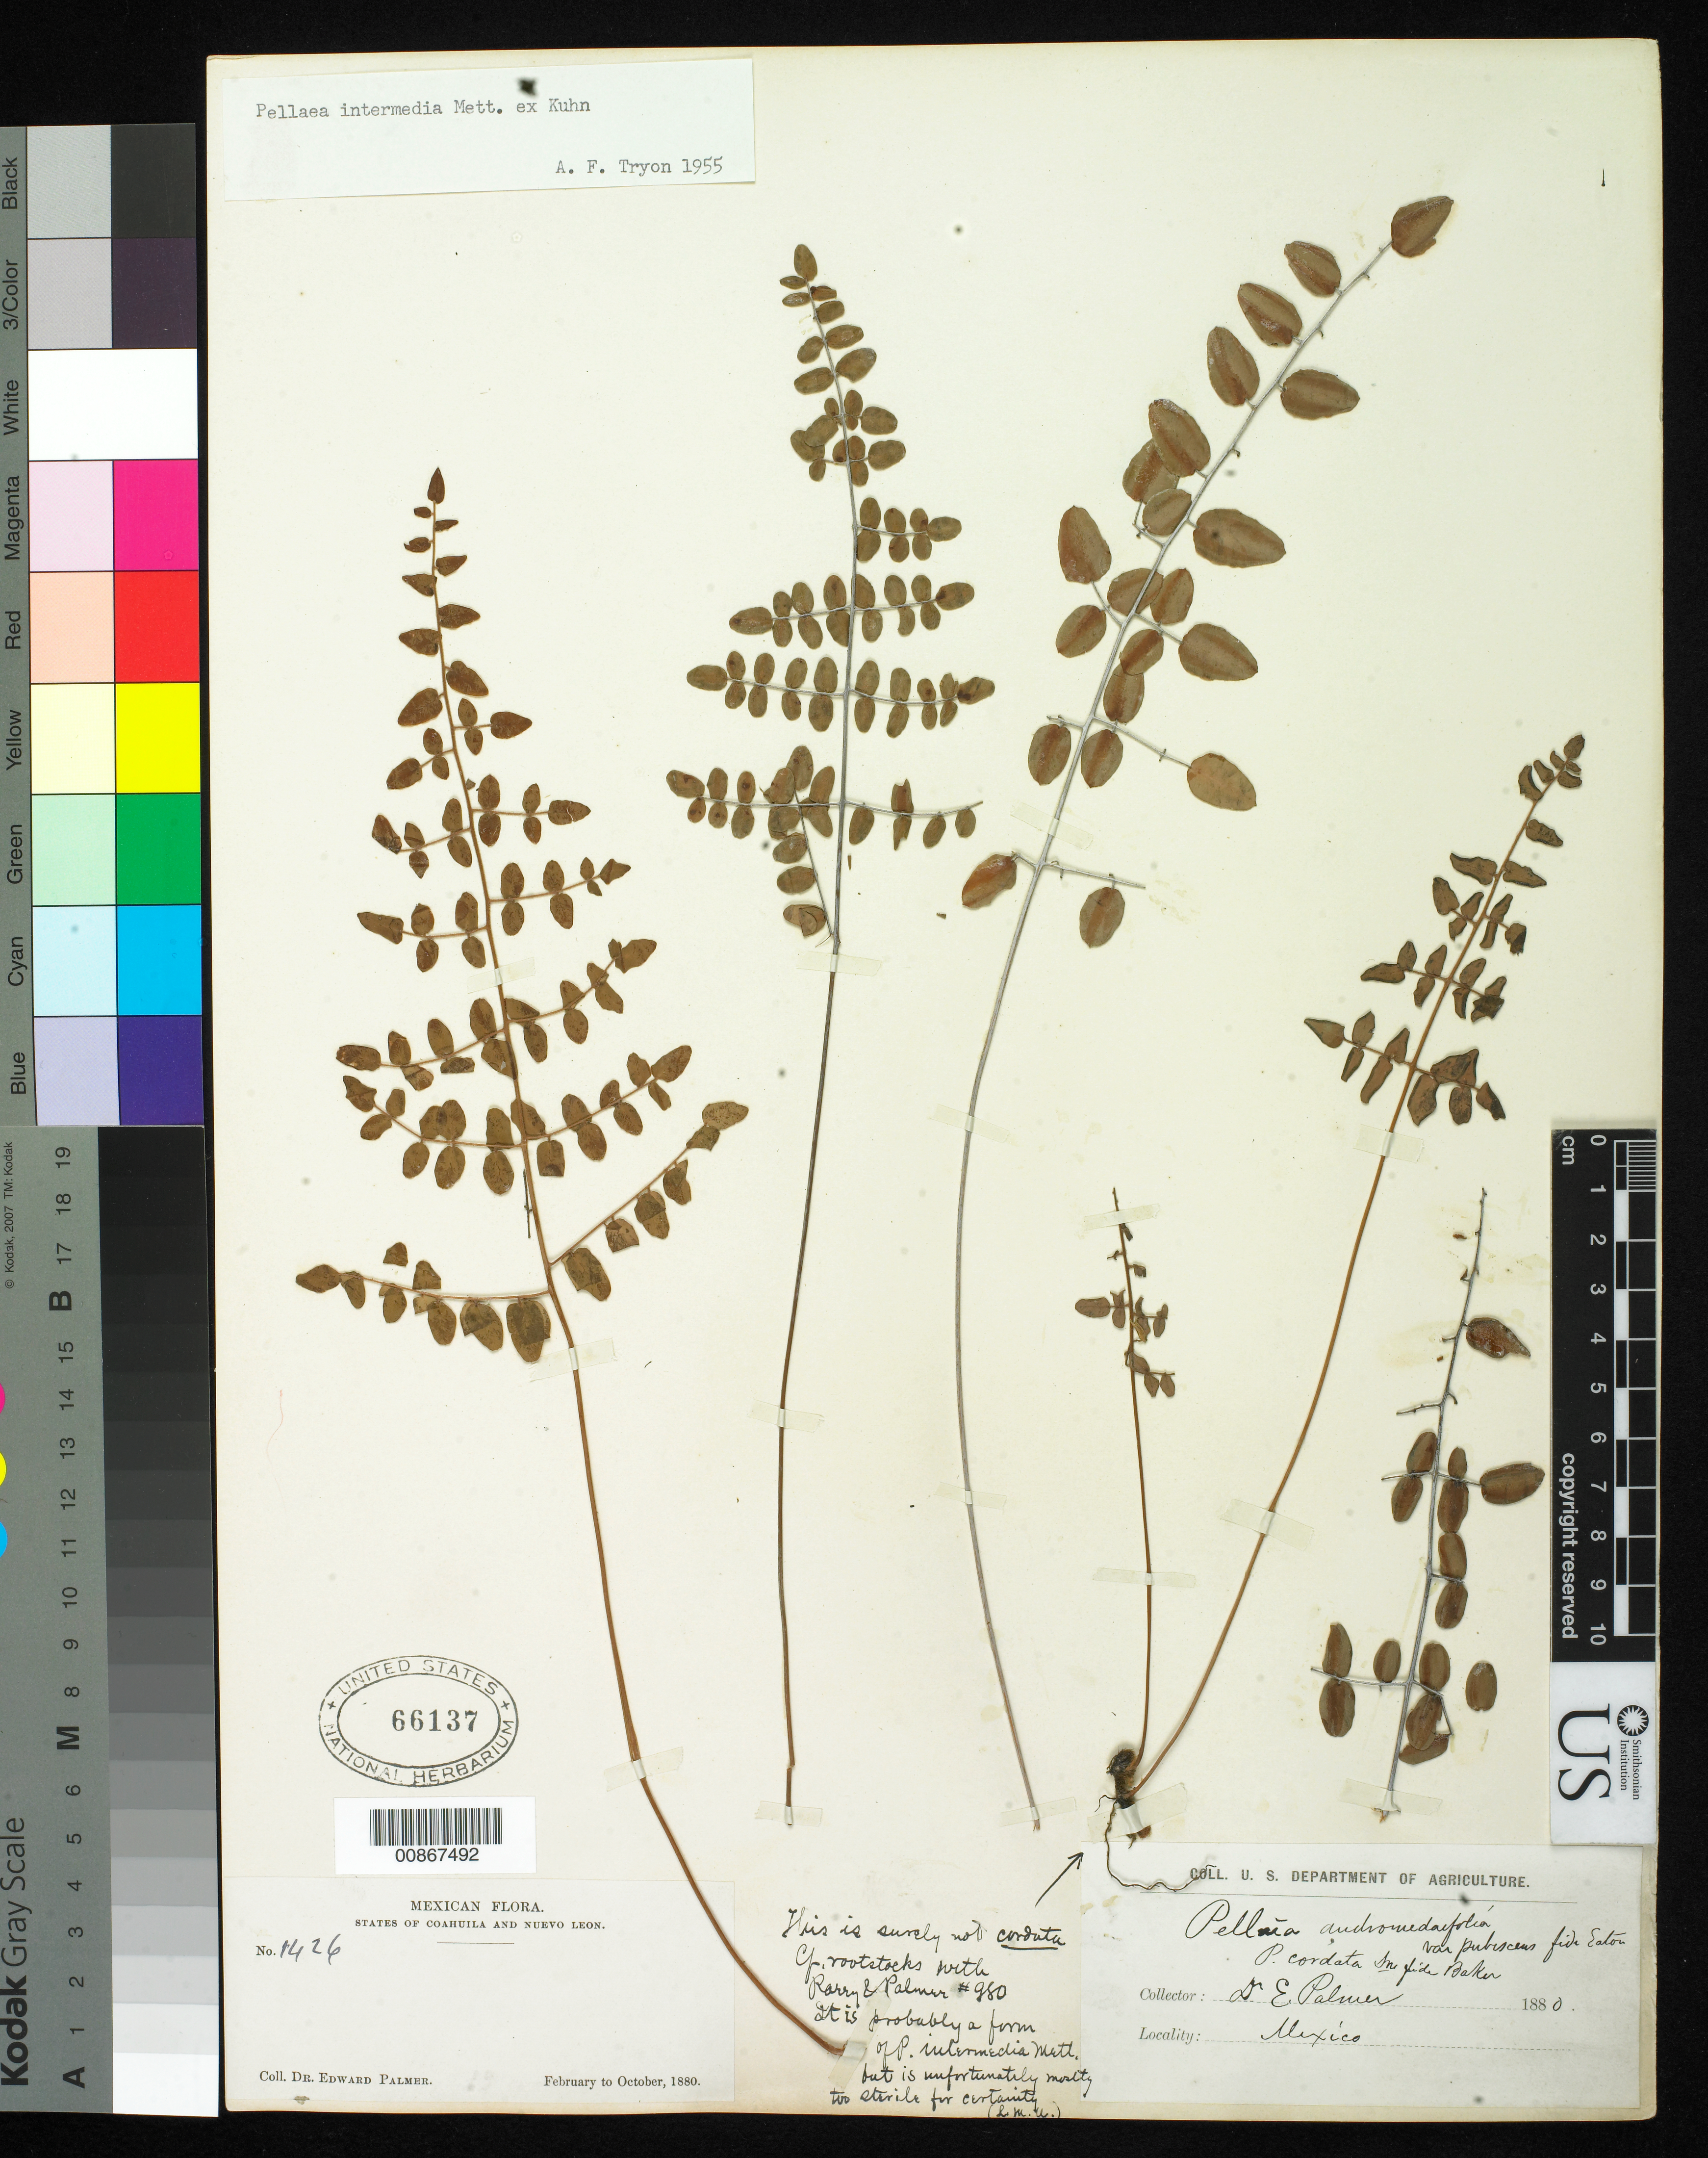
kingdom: Plantae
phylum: Tracheophyta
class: Polypodiopsida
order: Polypodiales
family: Pteridaceae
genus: Pellaea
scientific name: Pellaea andromedifolia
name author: (Kaulf.) Fée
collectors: E. Palmer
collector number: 1426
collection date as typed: Feb 1880 to -- Oct 1880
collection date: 1880-02/1880-10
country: Mexico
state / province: Coahuila / Nuevo León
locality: States of Coahuila and Nuevo León.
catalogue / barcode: US 66137